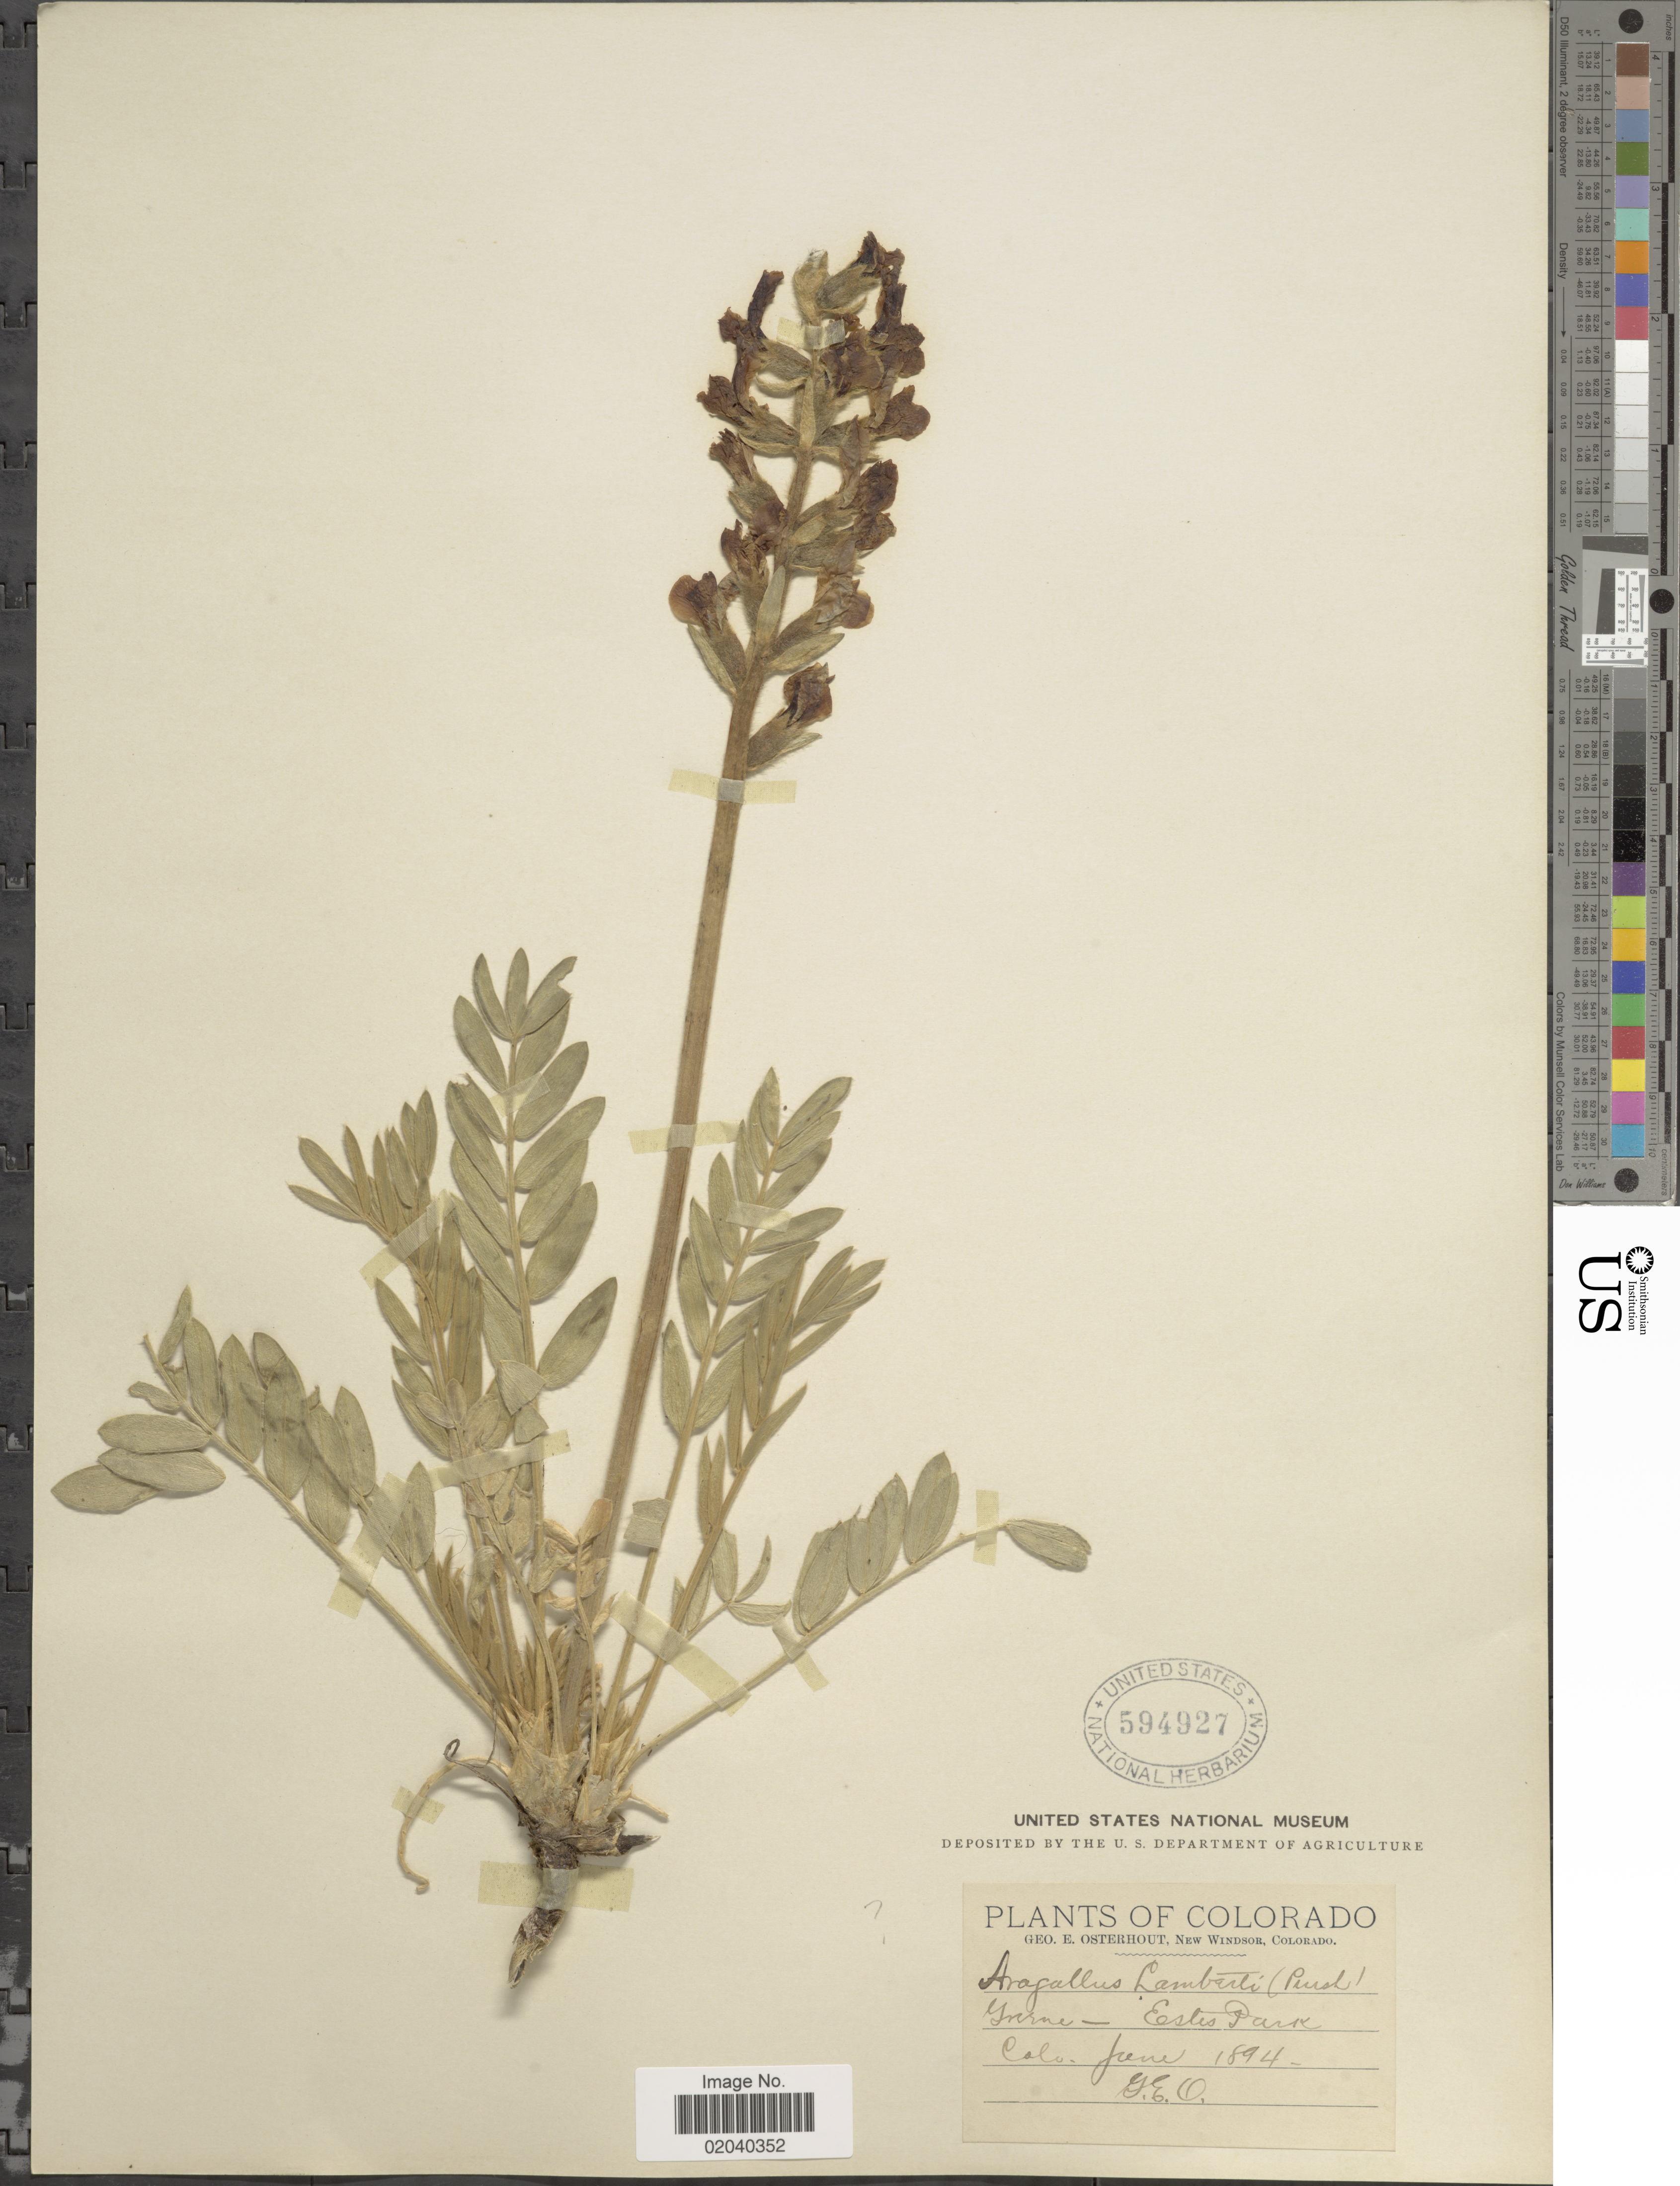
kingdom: Plantae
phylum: Tracheophyta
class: Magnoliopsida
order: Fabales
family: Fabaceae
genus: Oxytropis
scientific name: Oxytropis sericea var. sericea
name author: Nutt.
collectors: G. Osterhout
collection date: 1894-06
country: United States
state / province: Colorado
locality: Estes Park. Colo.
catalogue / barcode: US 594927